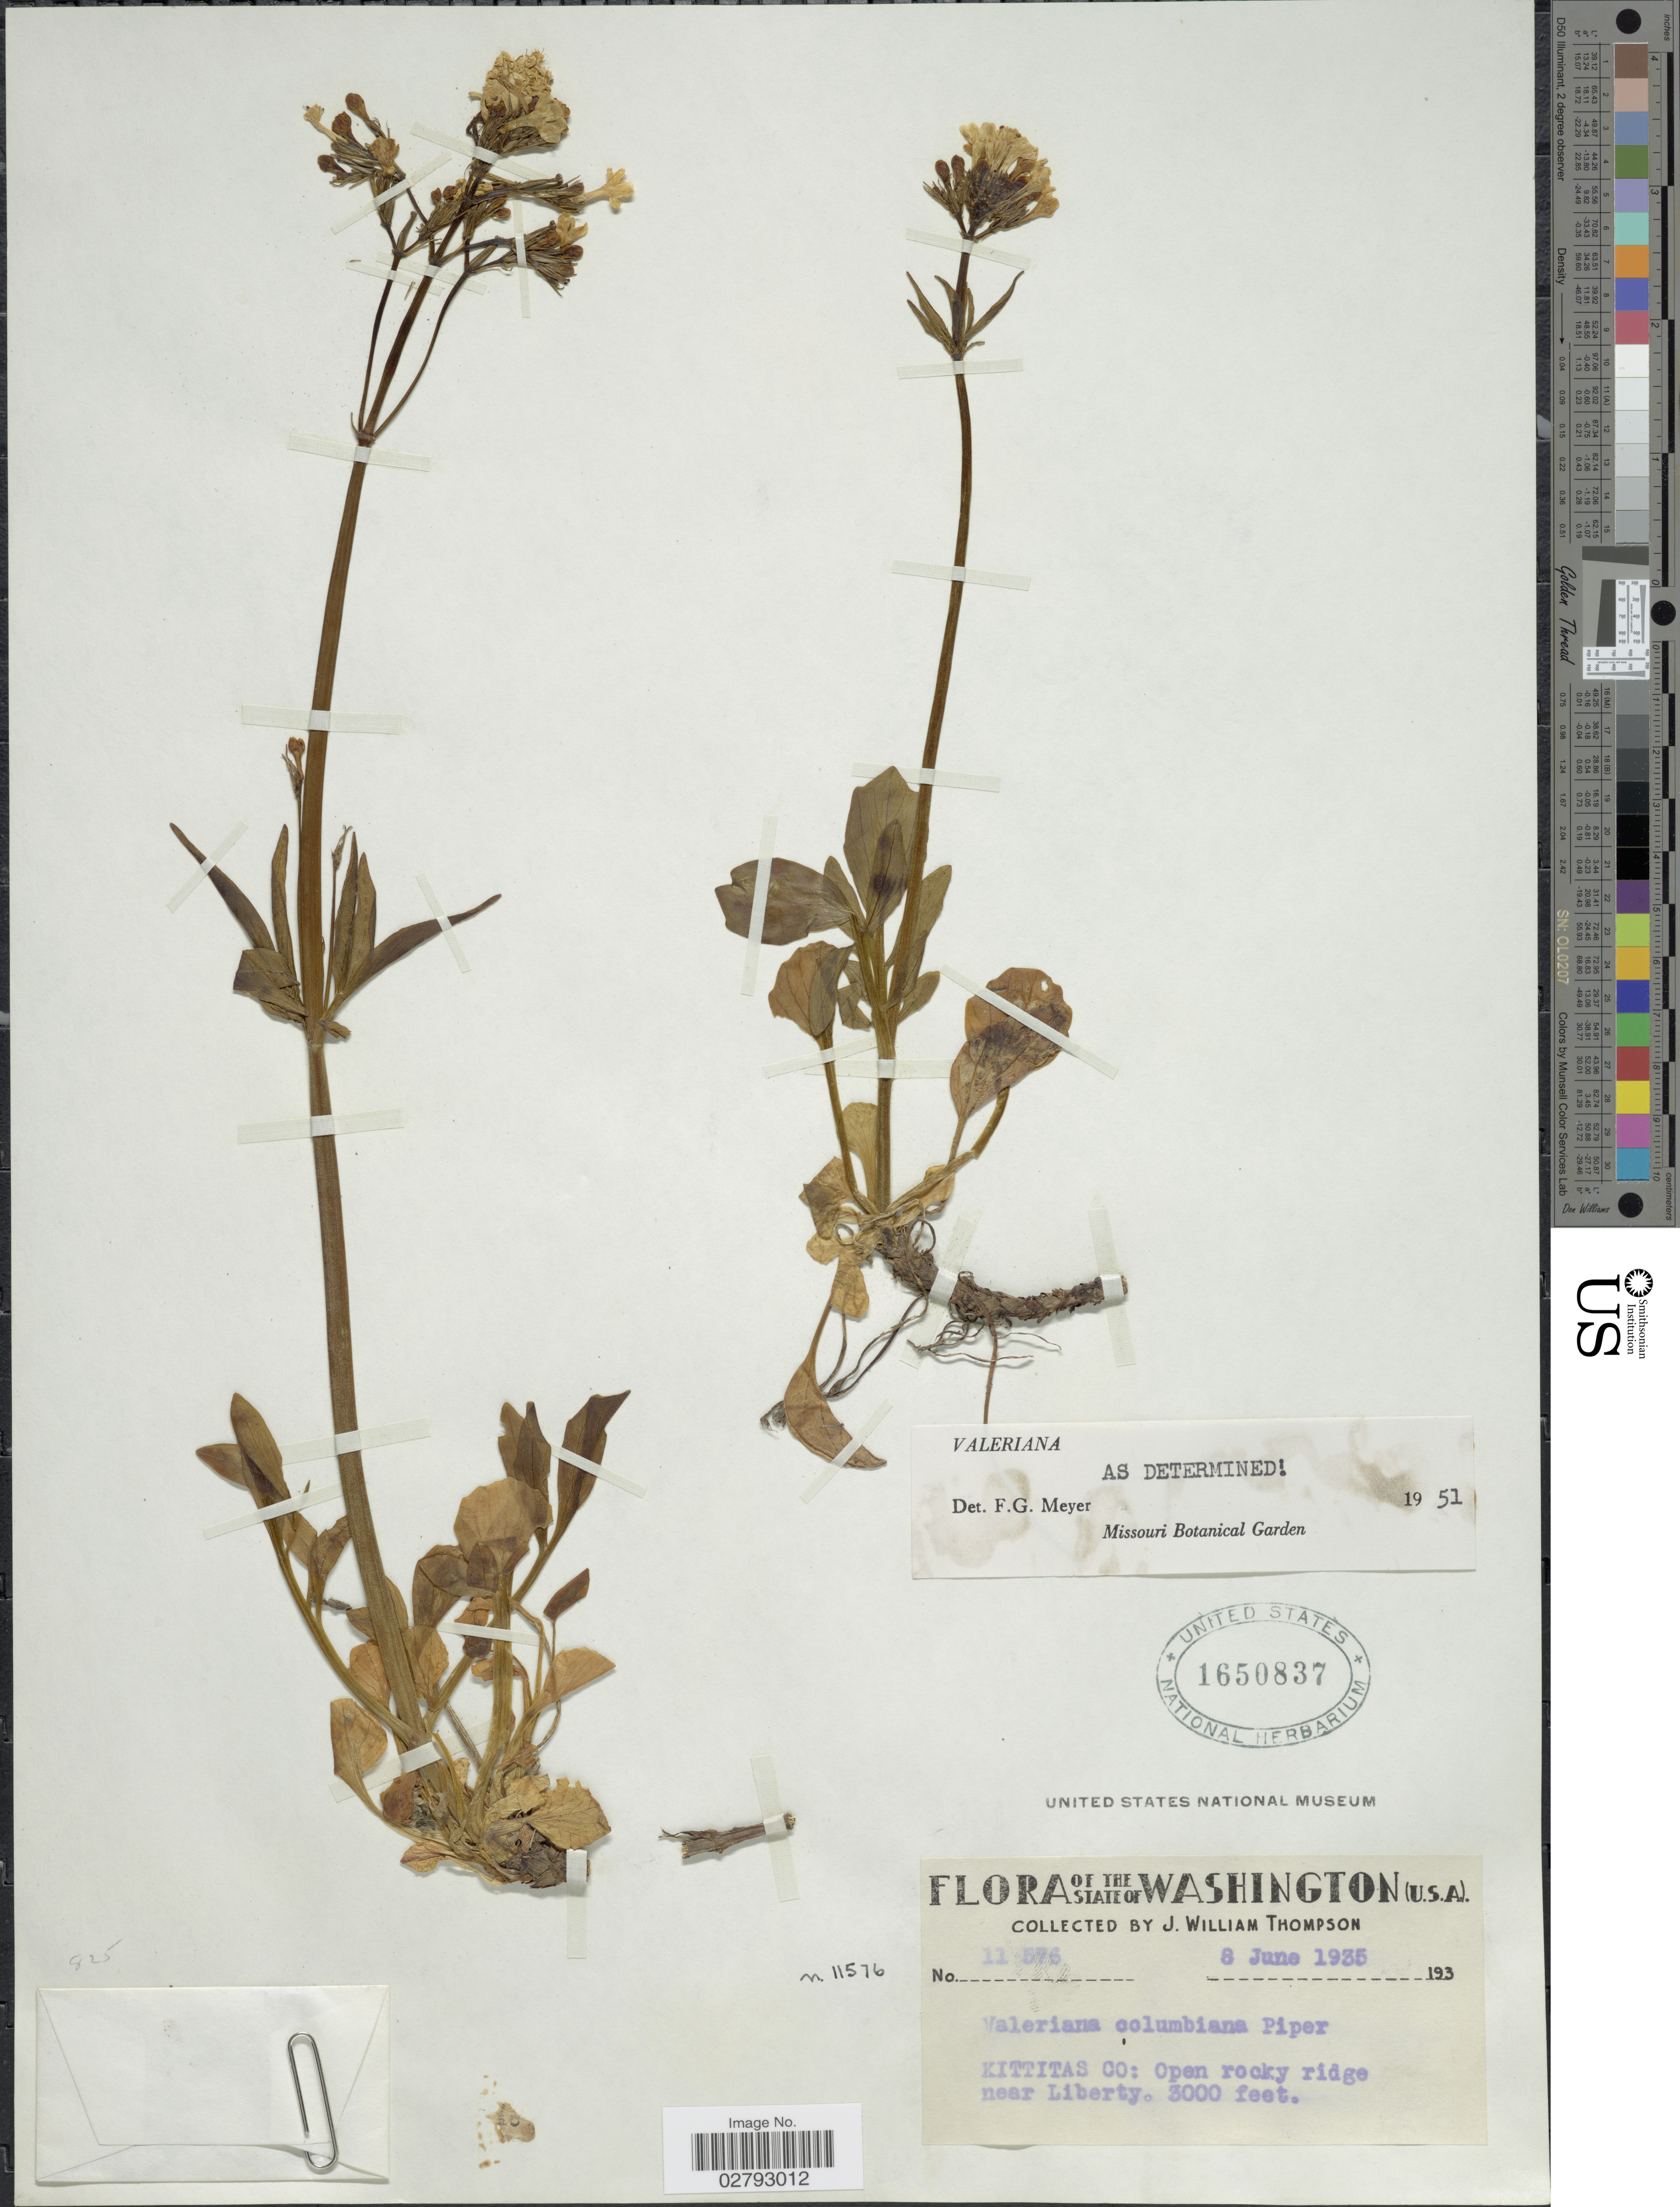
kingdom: Plantae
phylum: Tracheophyta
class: Magnoliopsida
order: Dipsacales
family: Caprifoliaceae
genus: Valeriana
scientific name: Valeriana columbiana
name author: Piper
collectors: J. W. Thompson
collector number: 11576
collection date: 1935-06-08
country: United States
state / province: Washington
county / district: Kittitas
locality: Kittitas Co: open rocky ridge near Liberty.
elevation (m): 914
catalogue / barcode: US 1650837